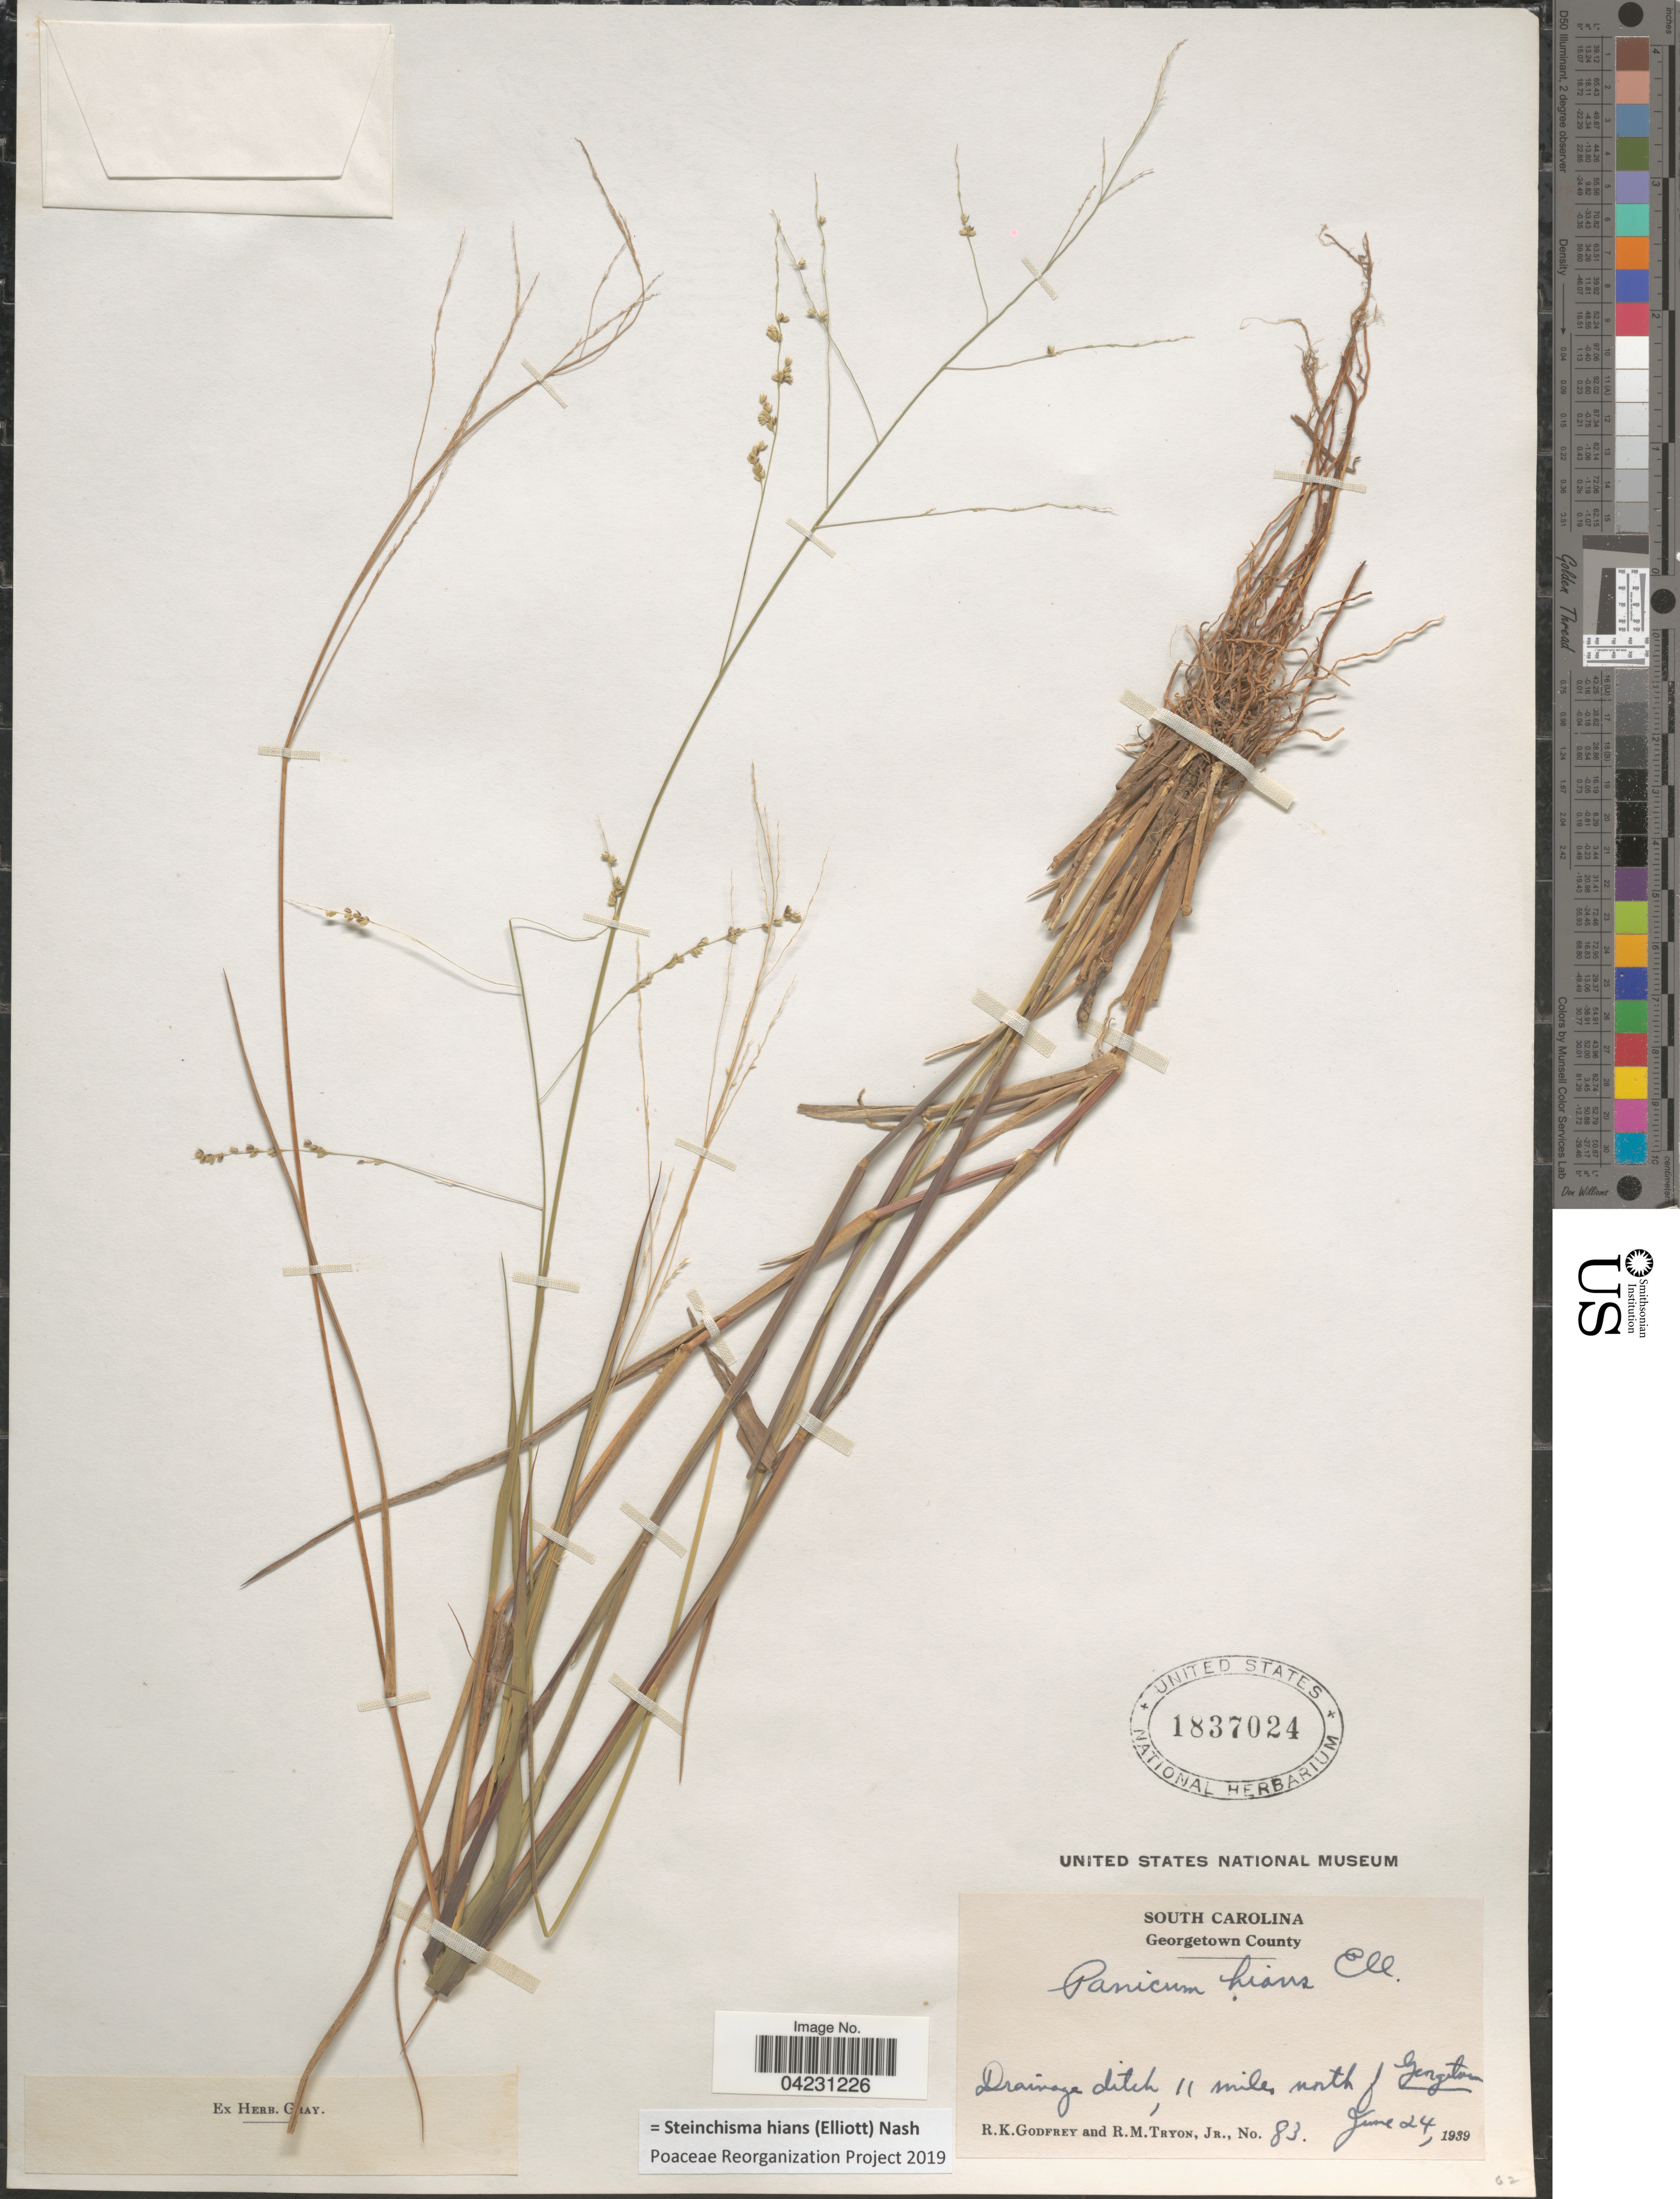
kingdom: Plantae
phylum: Tracheophyta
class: Liliopsida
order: Poales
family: Poaceae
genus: Steinchisma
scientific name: Steinchisma hians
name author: (Elliott) Nash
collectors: R. K. Godfrey & R. Tryon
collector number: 83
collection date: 1939-06-24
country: United States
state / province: South Carolina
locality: Georgetown County. Drainage ditch, 11 miles north of Georgetown.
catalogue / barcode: US 1837024